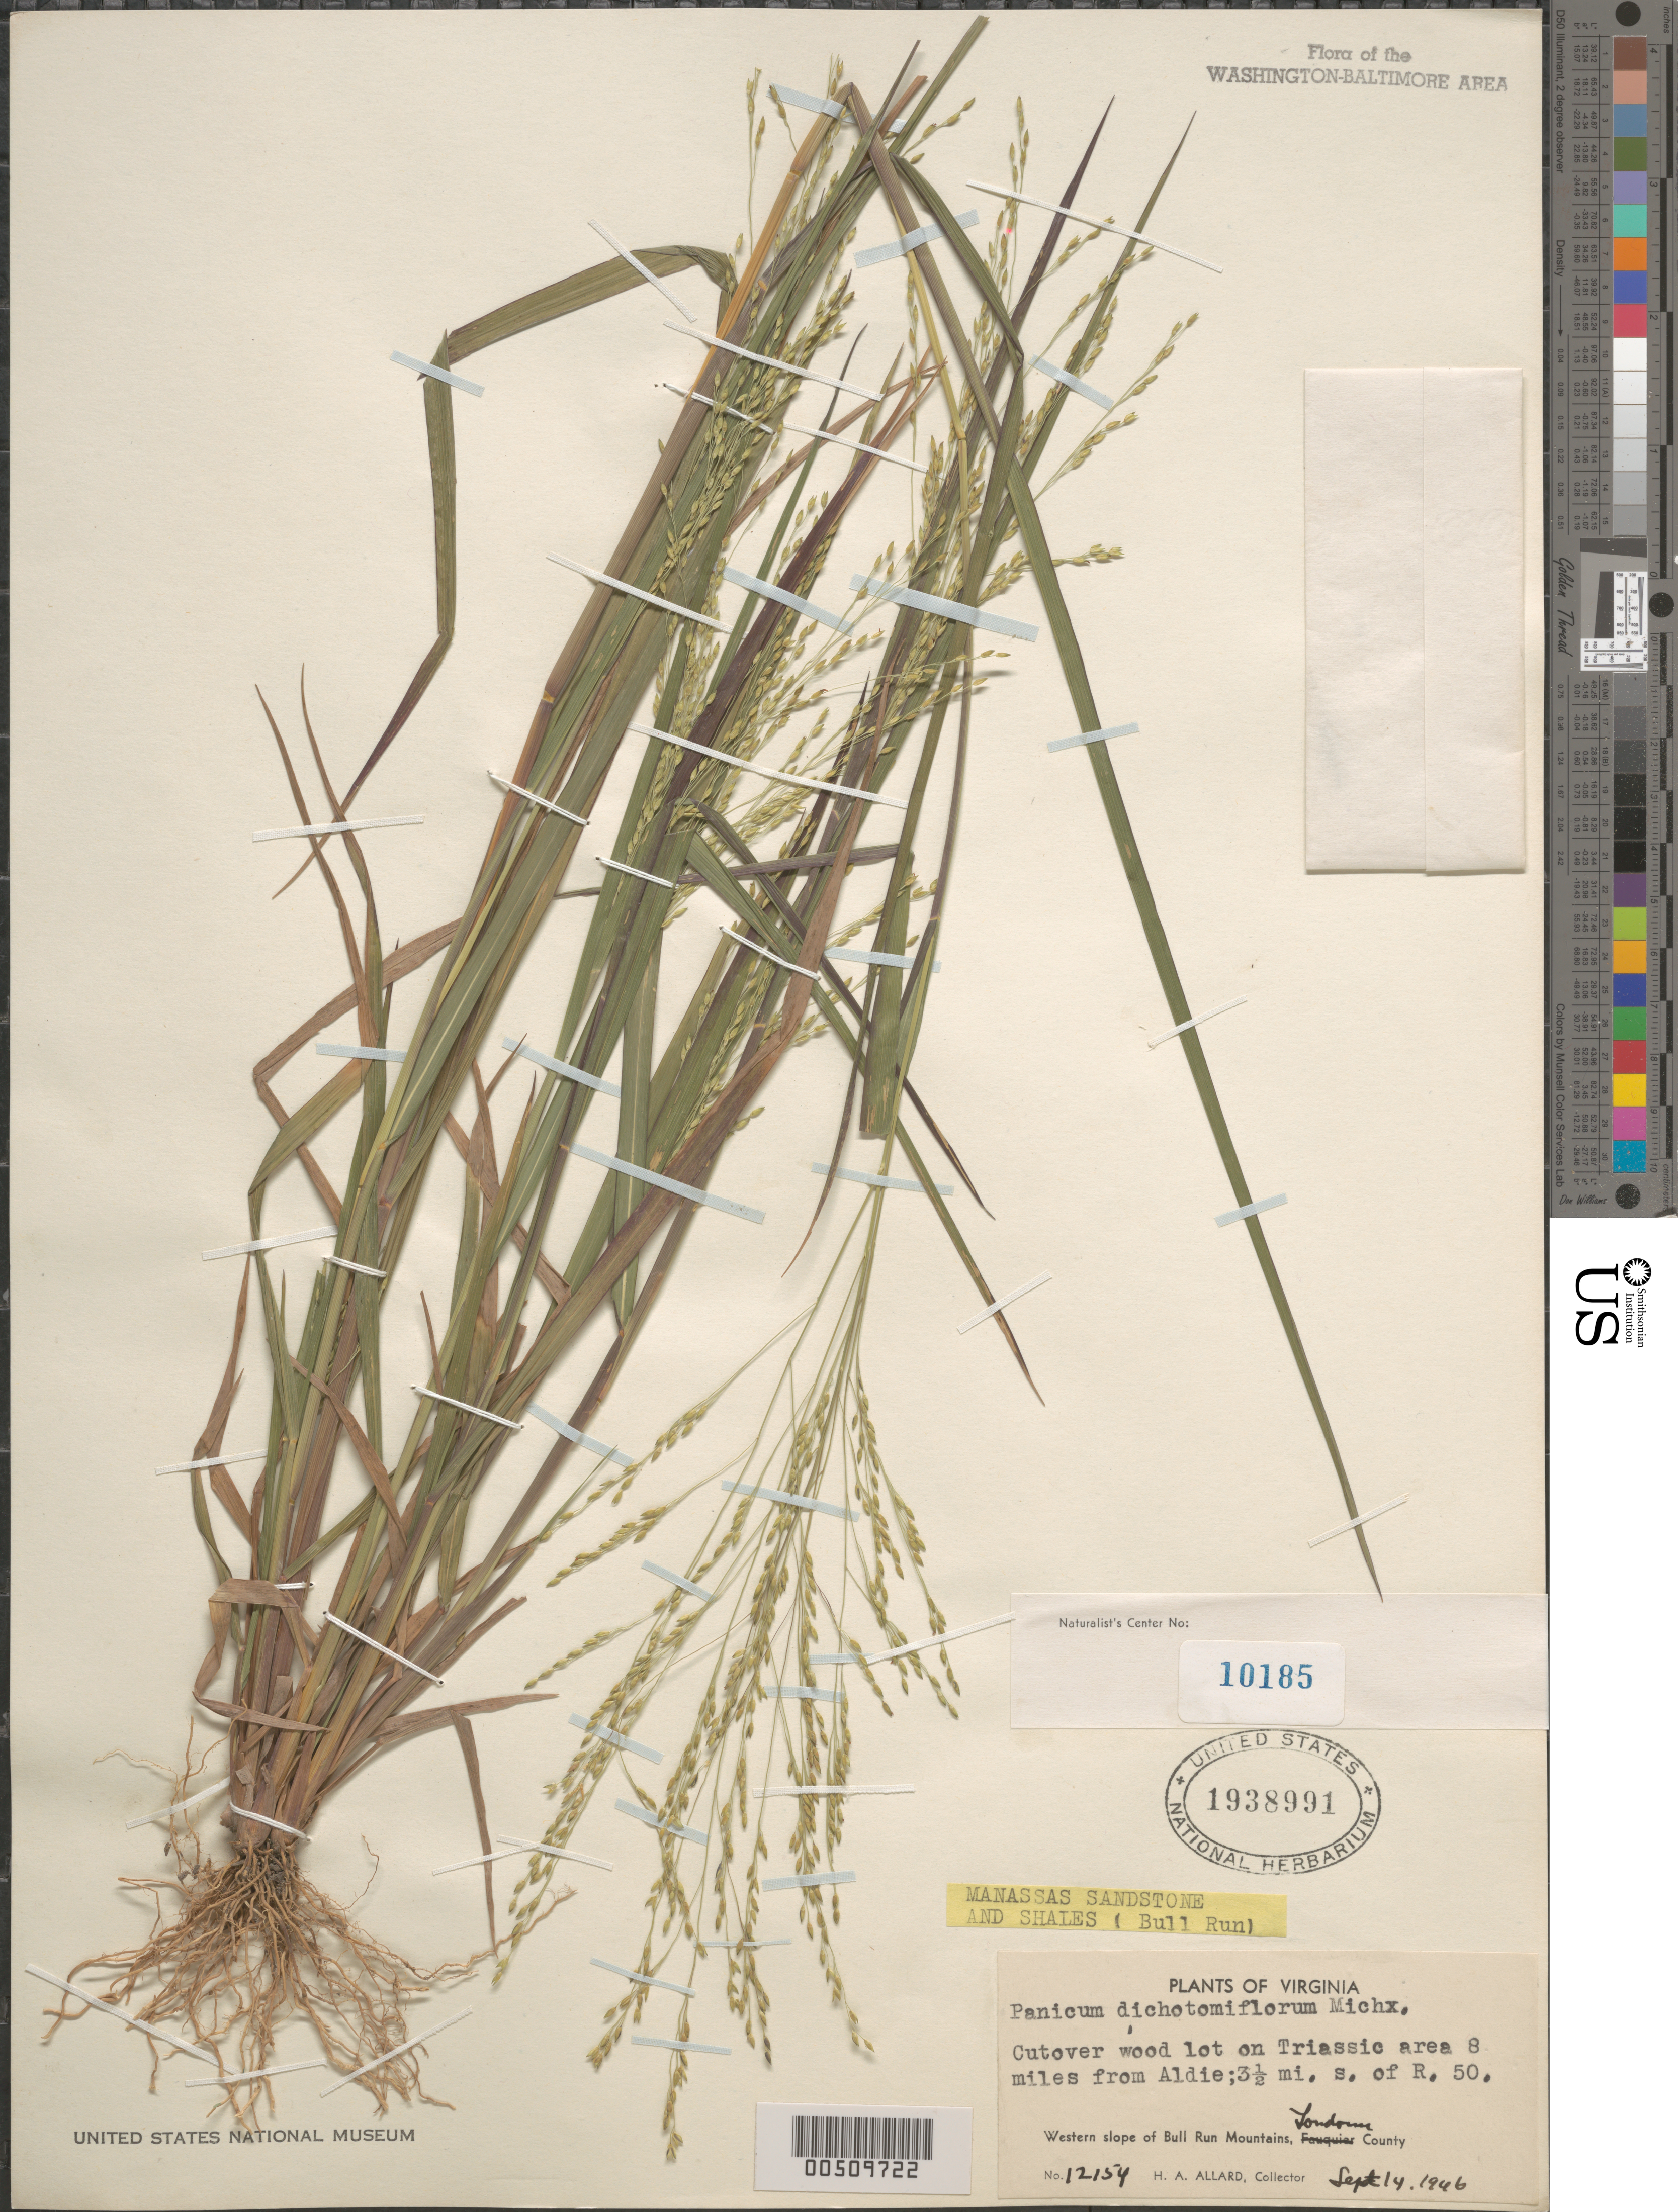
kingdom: Plantae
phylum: Tracheophyta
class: Liliopsida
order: Poales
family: Poaceae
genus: Panicum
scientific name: Panicum dichotomiflorum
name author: Michx.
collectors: H. A. Allard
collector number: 12154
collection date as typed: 14 Sep 1946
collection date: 1946-09-14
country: United States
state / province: Virginia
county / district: Loudoun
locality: Bull Run Mts., 8 mi. from Aldie, 3.5 mi. S of Rt. 50 Bull Run Mts.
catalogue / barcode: US 1938991